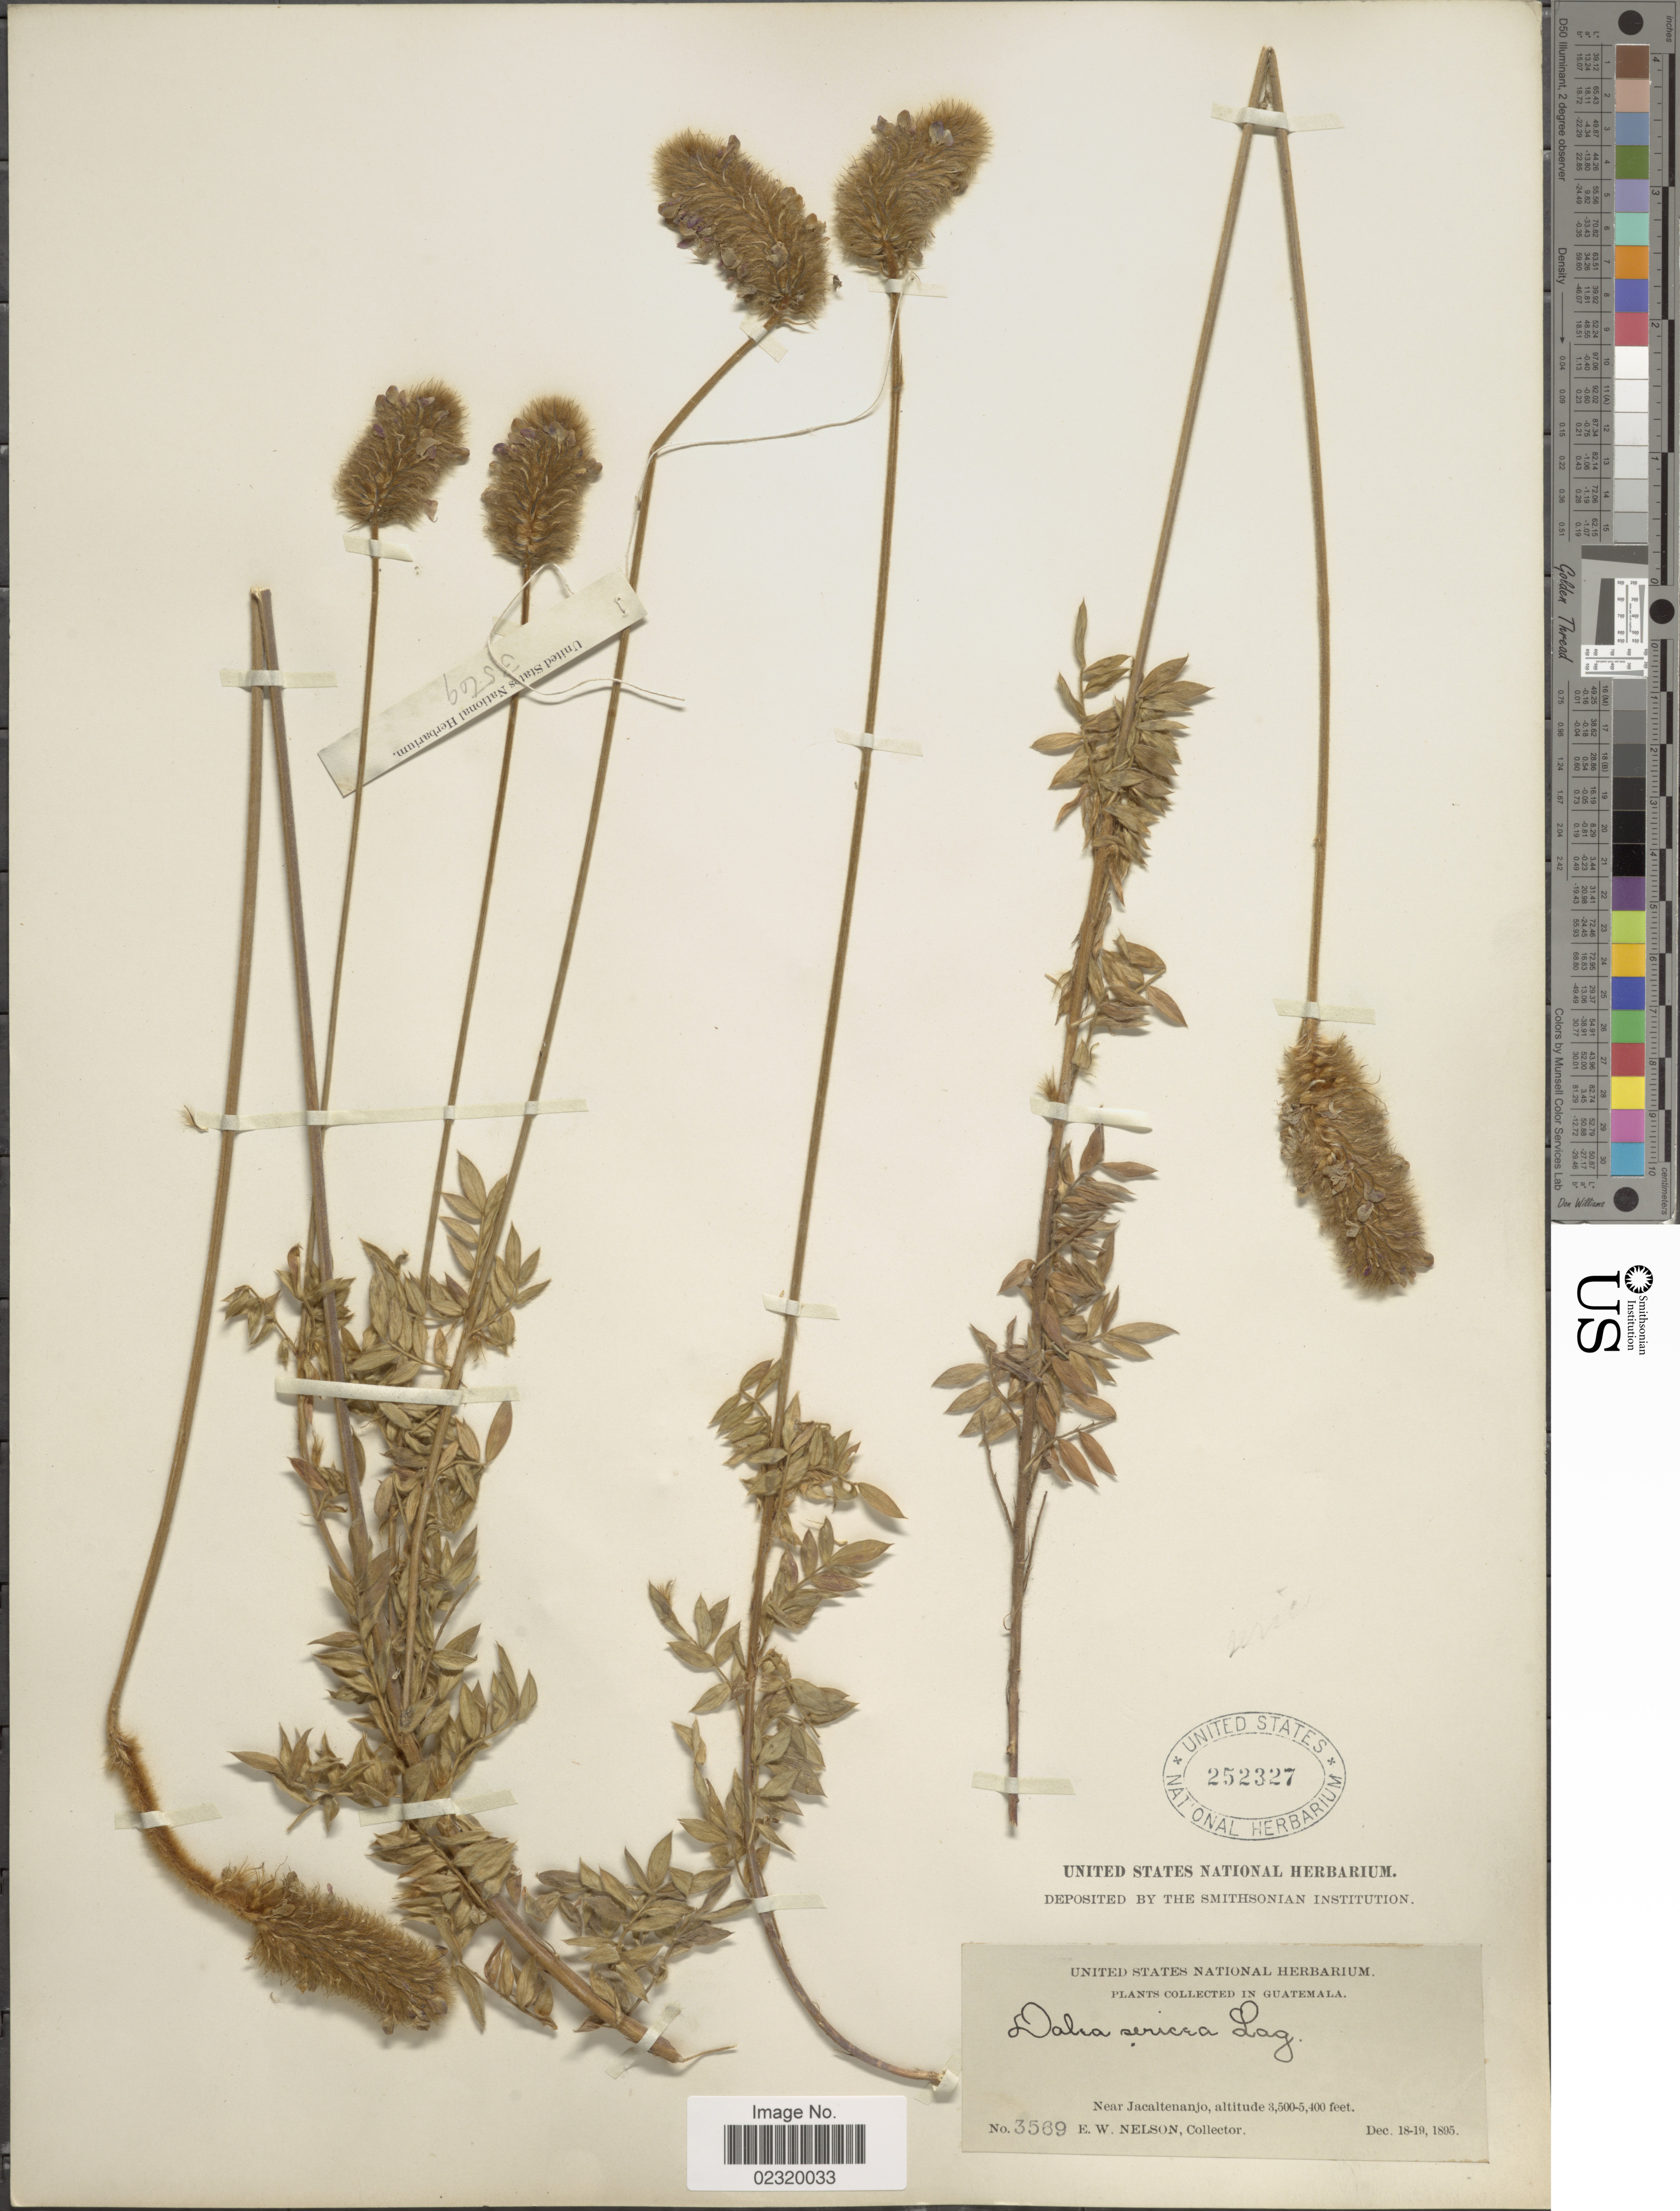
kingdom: Plantae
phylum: Tracheophyta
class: Magnoliopsida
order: Fabales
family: Fabaceae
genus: Dalea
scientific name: Dalea sericea var. sericea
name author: Lag.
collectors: E. W. Nelson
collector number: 3569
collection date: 1895-12-18/1895-12-19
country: Guatemala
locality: Near Jacaltenanjo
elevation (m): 1067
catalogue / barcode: US 252327